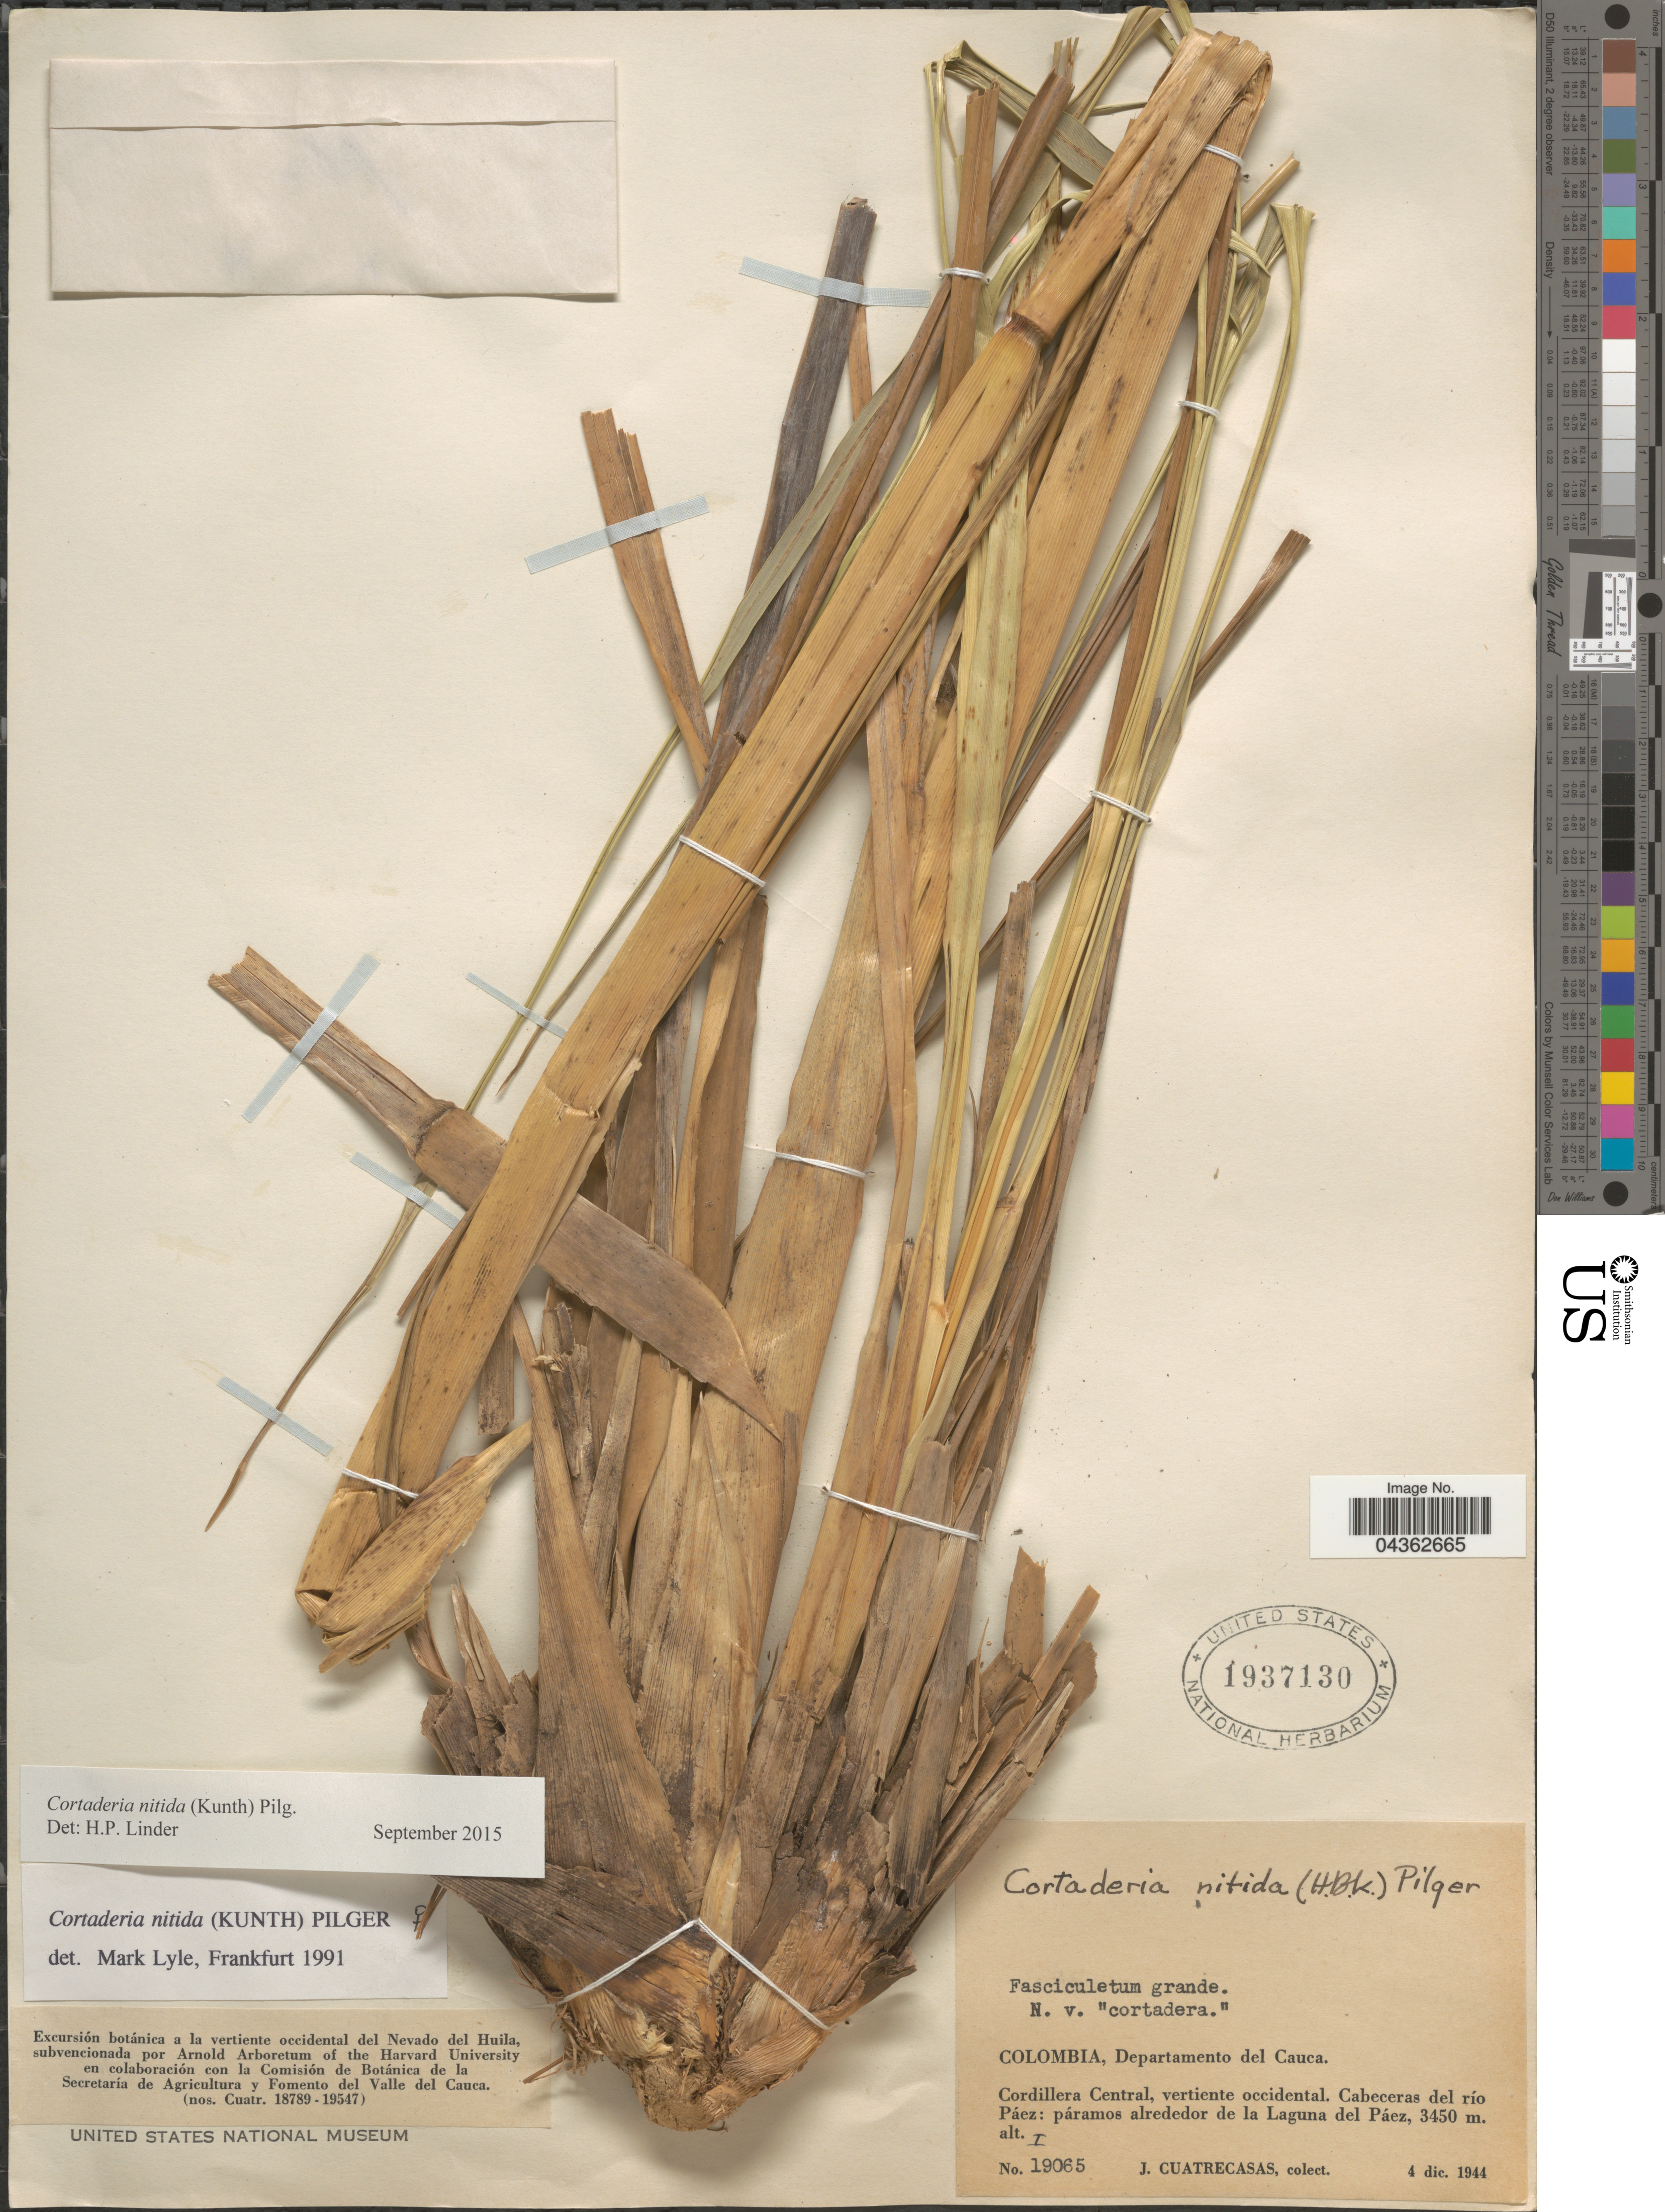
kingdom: Plantae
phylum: Tracheophyta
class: Liliopsida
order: Poales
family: Poaceae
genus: Cortaderia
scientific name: Cortaderia nitida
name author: (Kunth) Pilg.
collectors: J. Cuatrecasas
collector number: I19065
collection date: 1944-12-04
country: Colombia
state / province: Cauca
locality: Excursión botánica a la vertiente occidental del Nevado del Huila. Departamento del Cauca. Cordillera Central, vertiente occidental. Cabeceras del río Páez: páramos alrededor de la Laguna del Páez.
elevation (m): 3450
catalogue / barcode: US 1937130